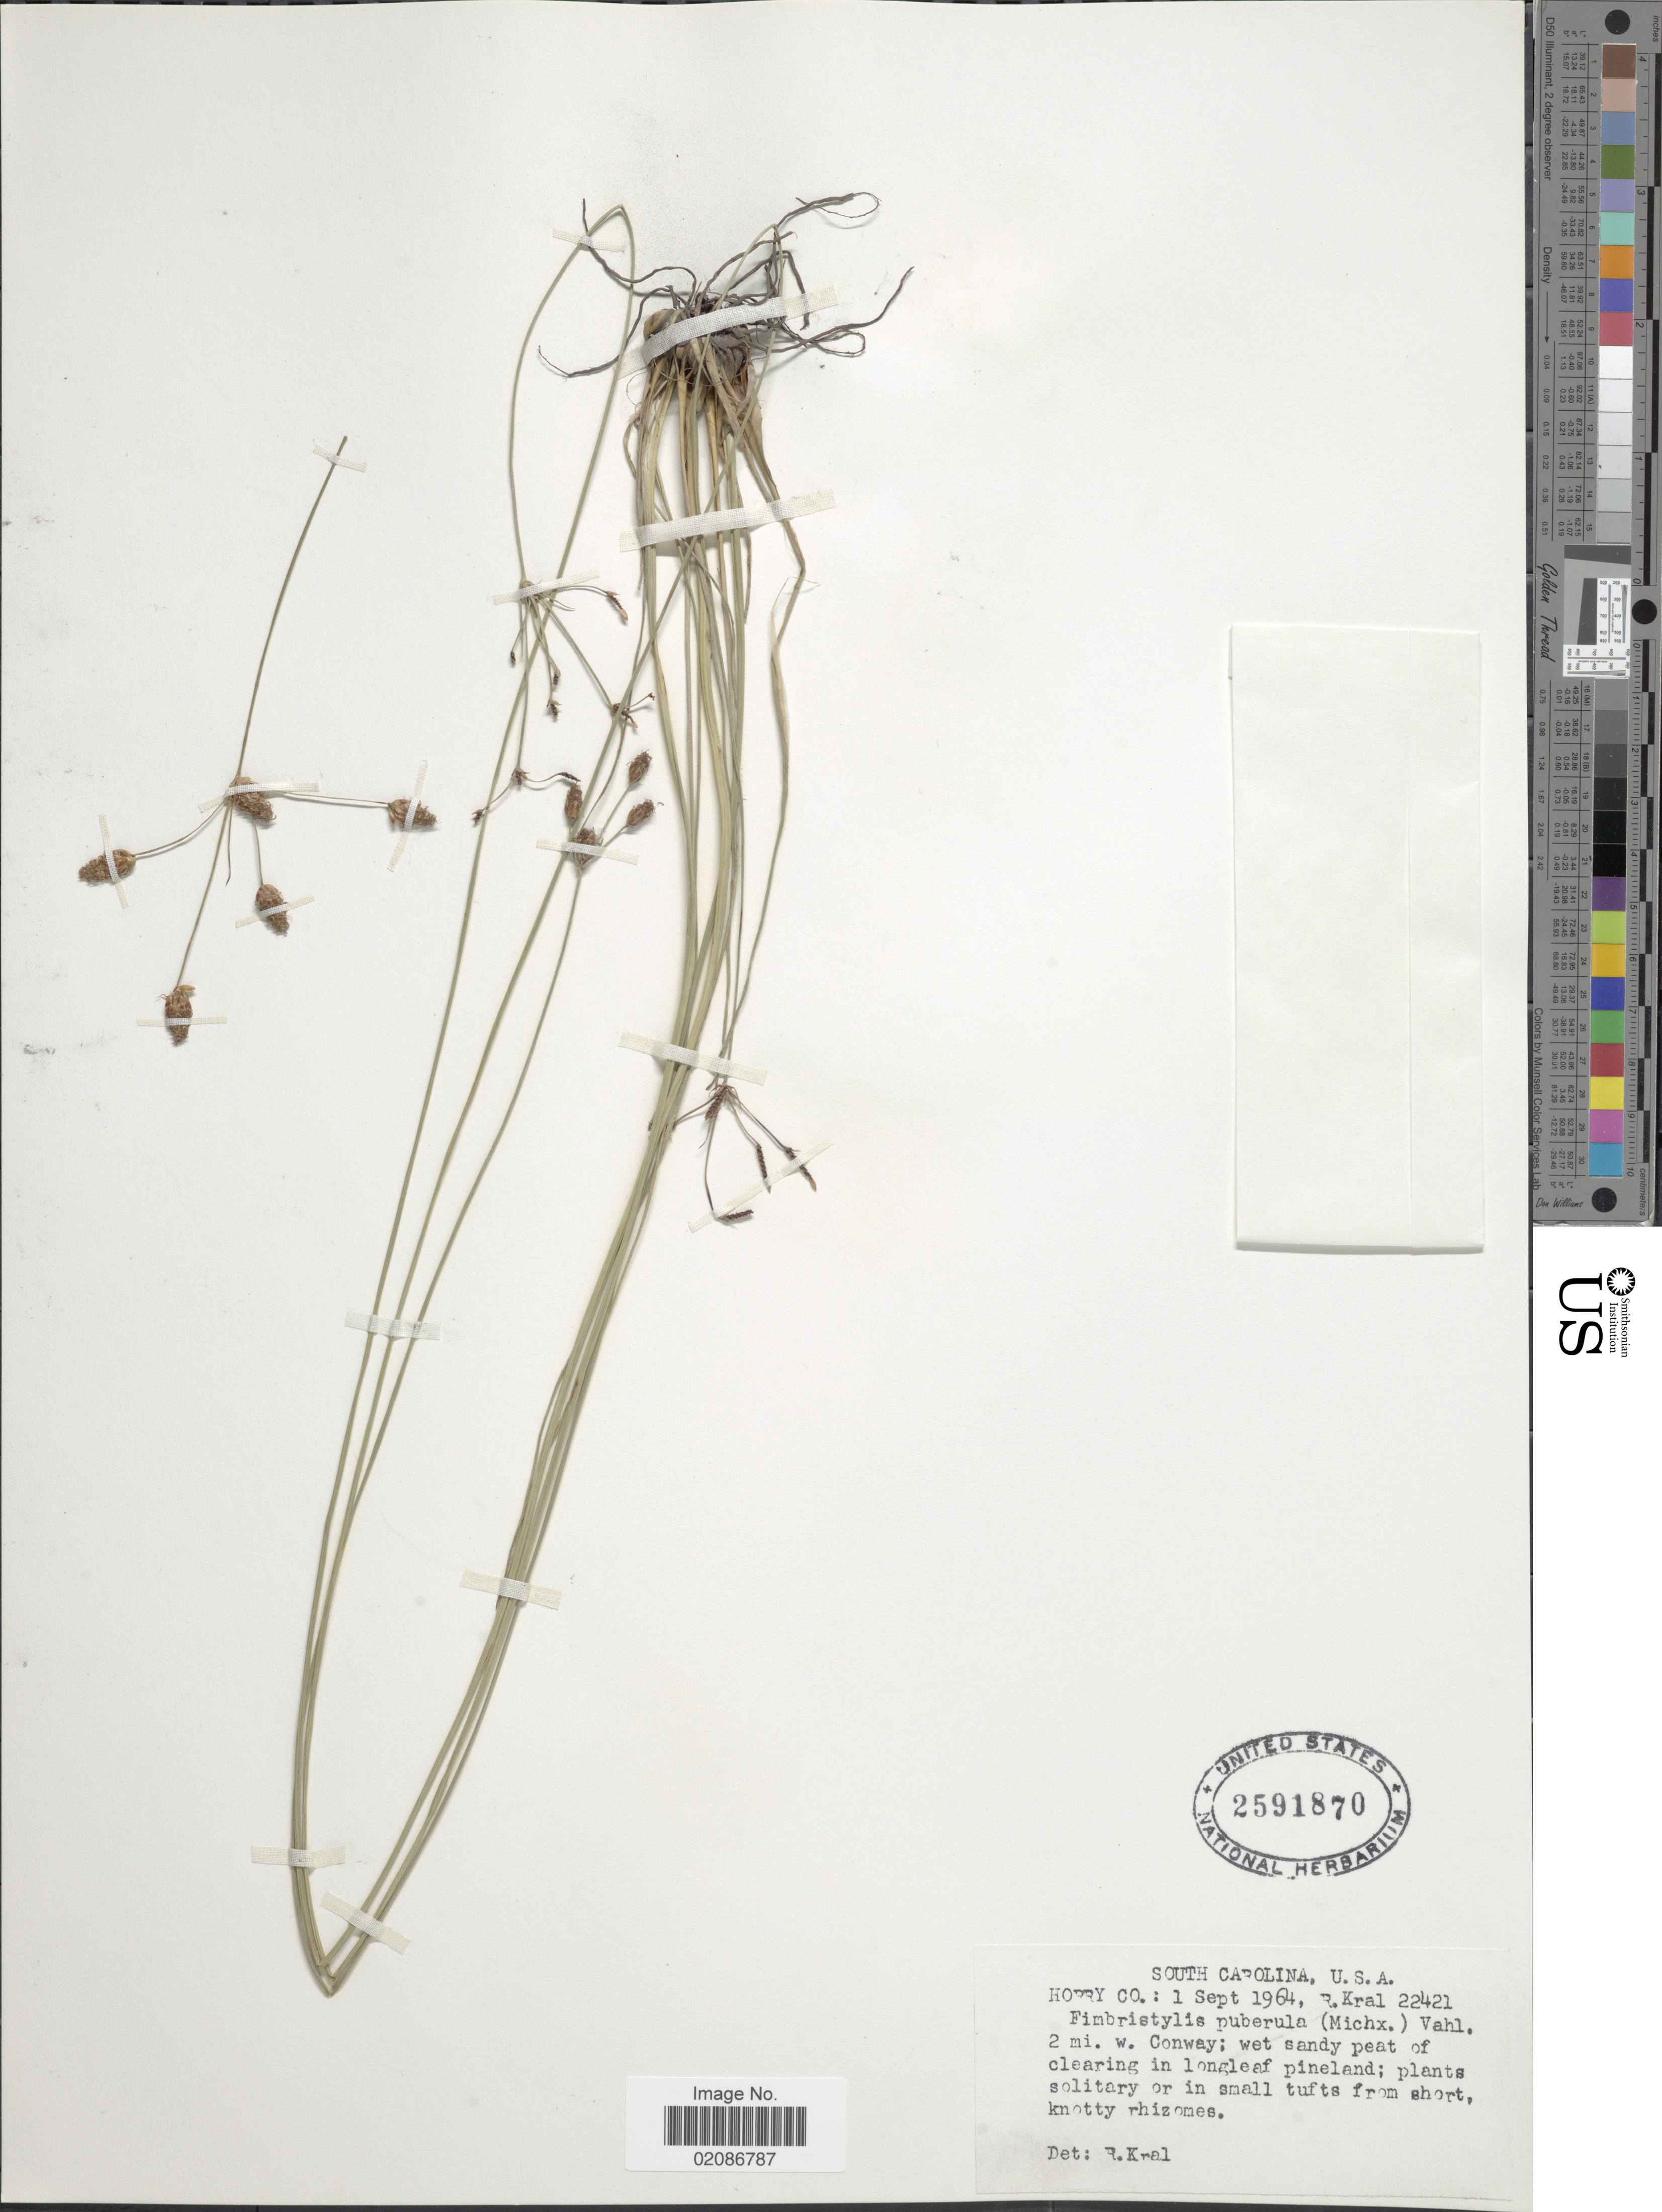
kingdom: Plantae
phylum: Tracheophyta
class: Liliopsida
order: Poales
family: Cyperaceae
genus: Fimbristylis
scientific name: Fimbristylis puberula var. puberula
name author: (Michx.) Vahl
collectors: R. Kral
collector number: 22421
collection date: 1964-09-01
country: United States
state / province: South Carolina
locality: U.S.A. Horry Co.: 2 mi. w. Conway; wet sandy peat of clearing in longleaf pineland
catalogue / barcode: US 2591870